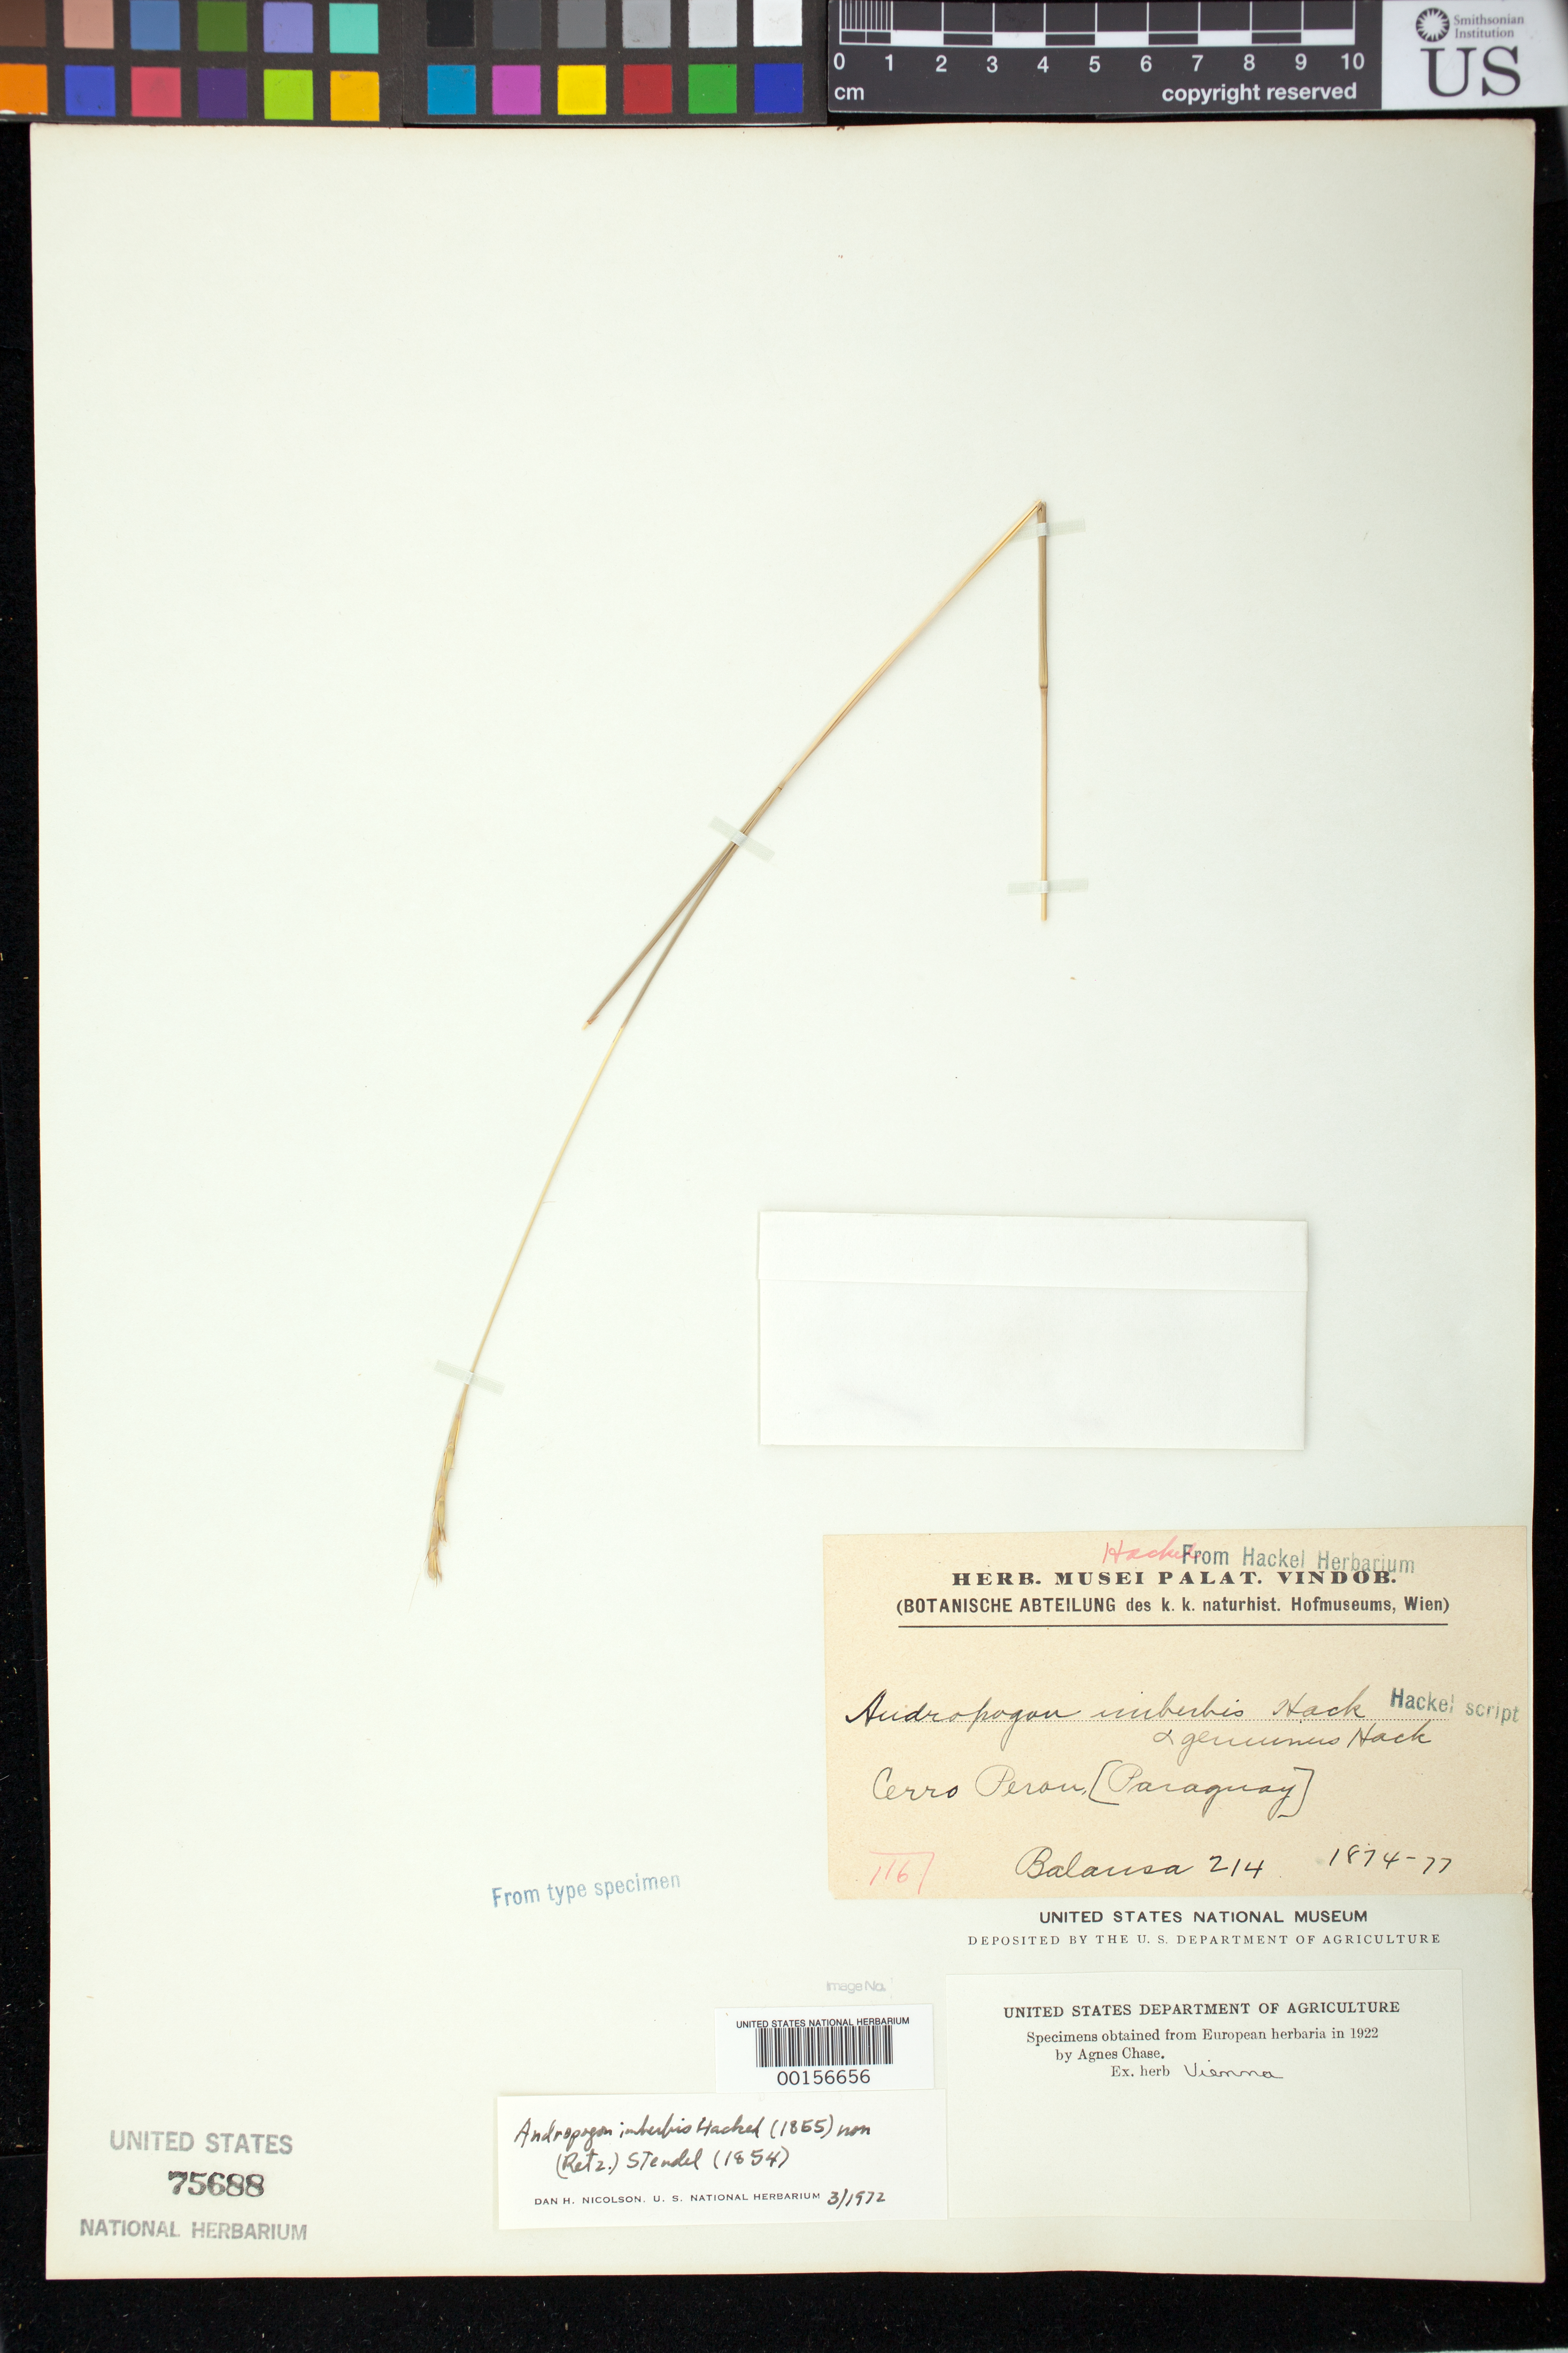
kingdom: Plantae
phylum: Tracheophyta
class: Liliopsida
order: Poales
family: Poaceae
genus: Andropogon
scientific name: Andropogon imberbis Hack., nom. illeg.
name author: Hack.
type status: Isotype; Type Collection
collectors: B. Balansa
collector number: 214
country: Paraguay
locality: Cerro Peron.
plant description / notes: Fragmentary material of type specimen ex herb. Hackel (Vienna). Contains infl. frags. and culm with infl. and leaf.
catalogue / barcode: US 75688